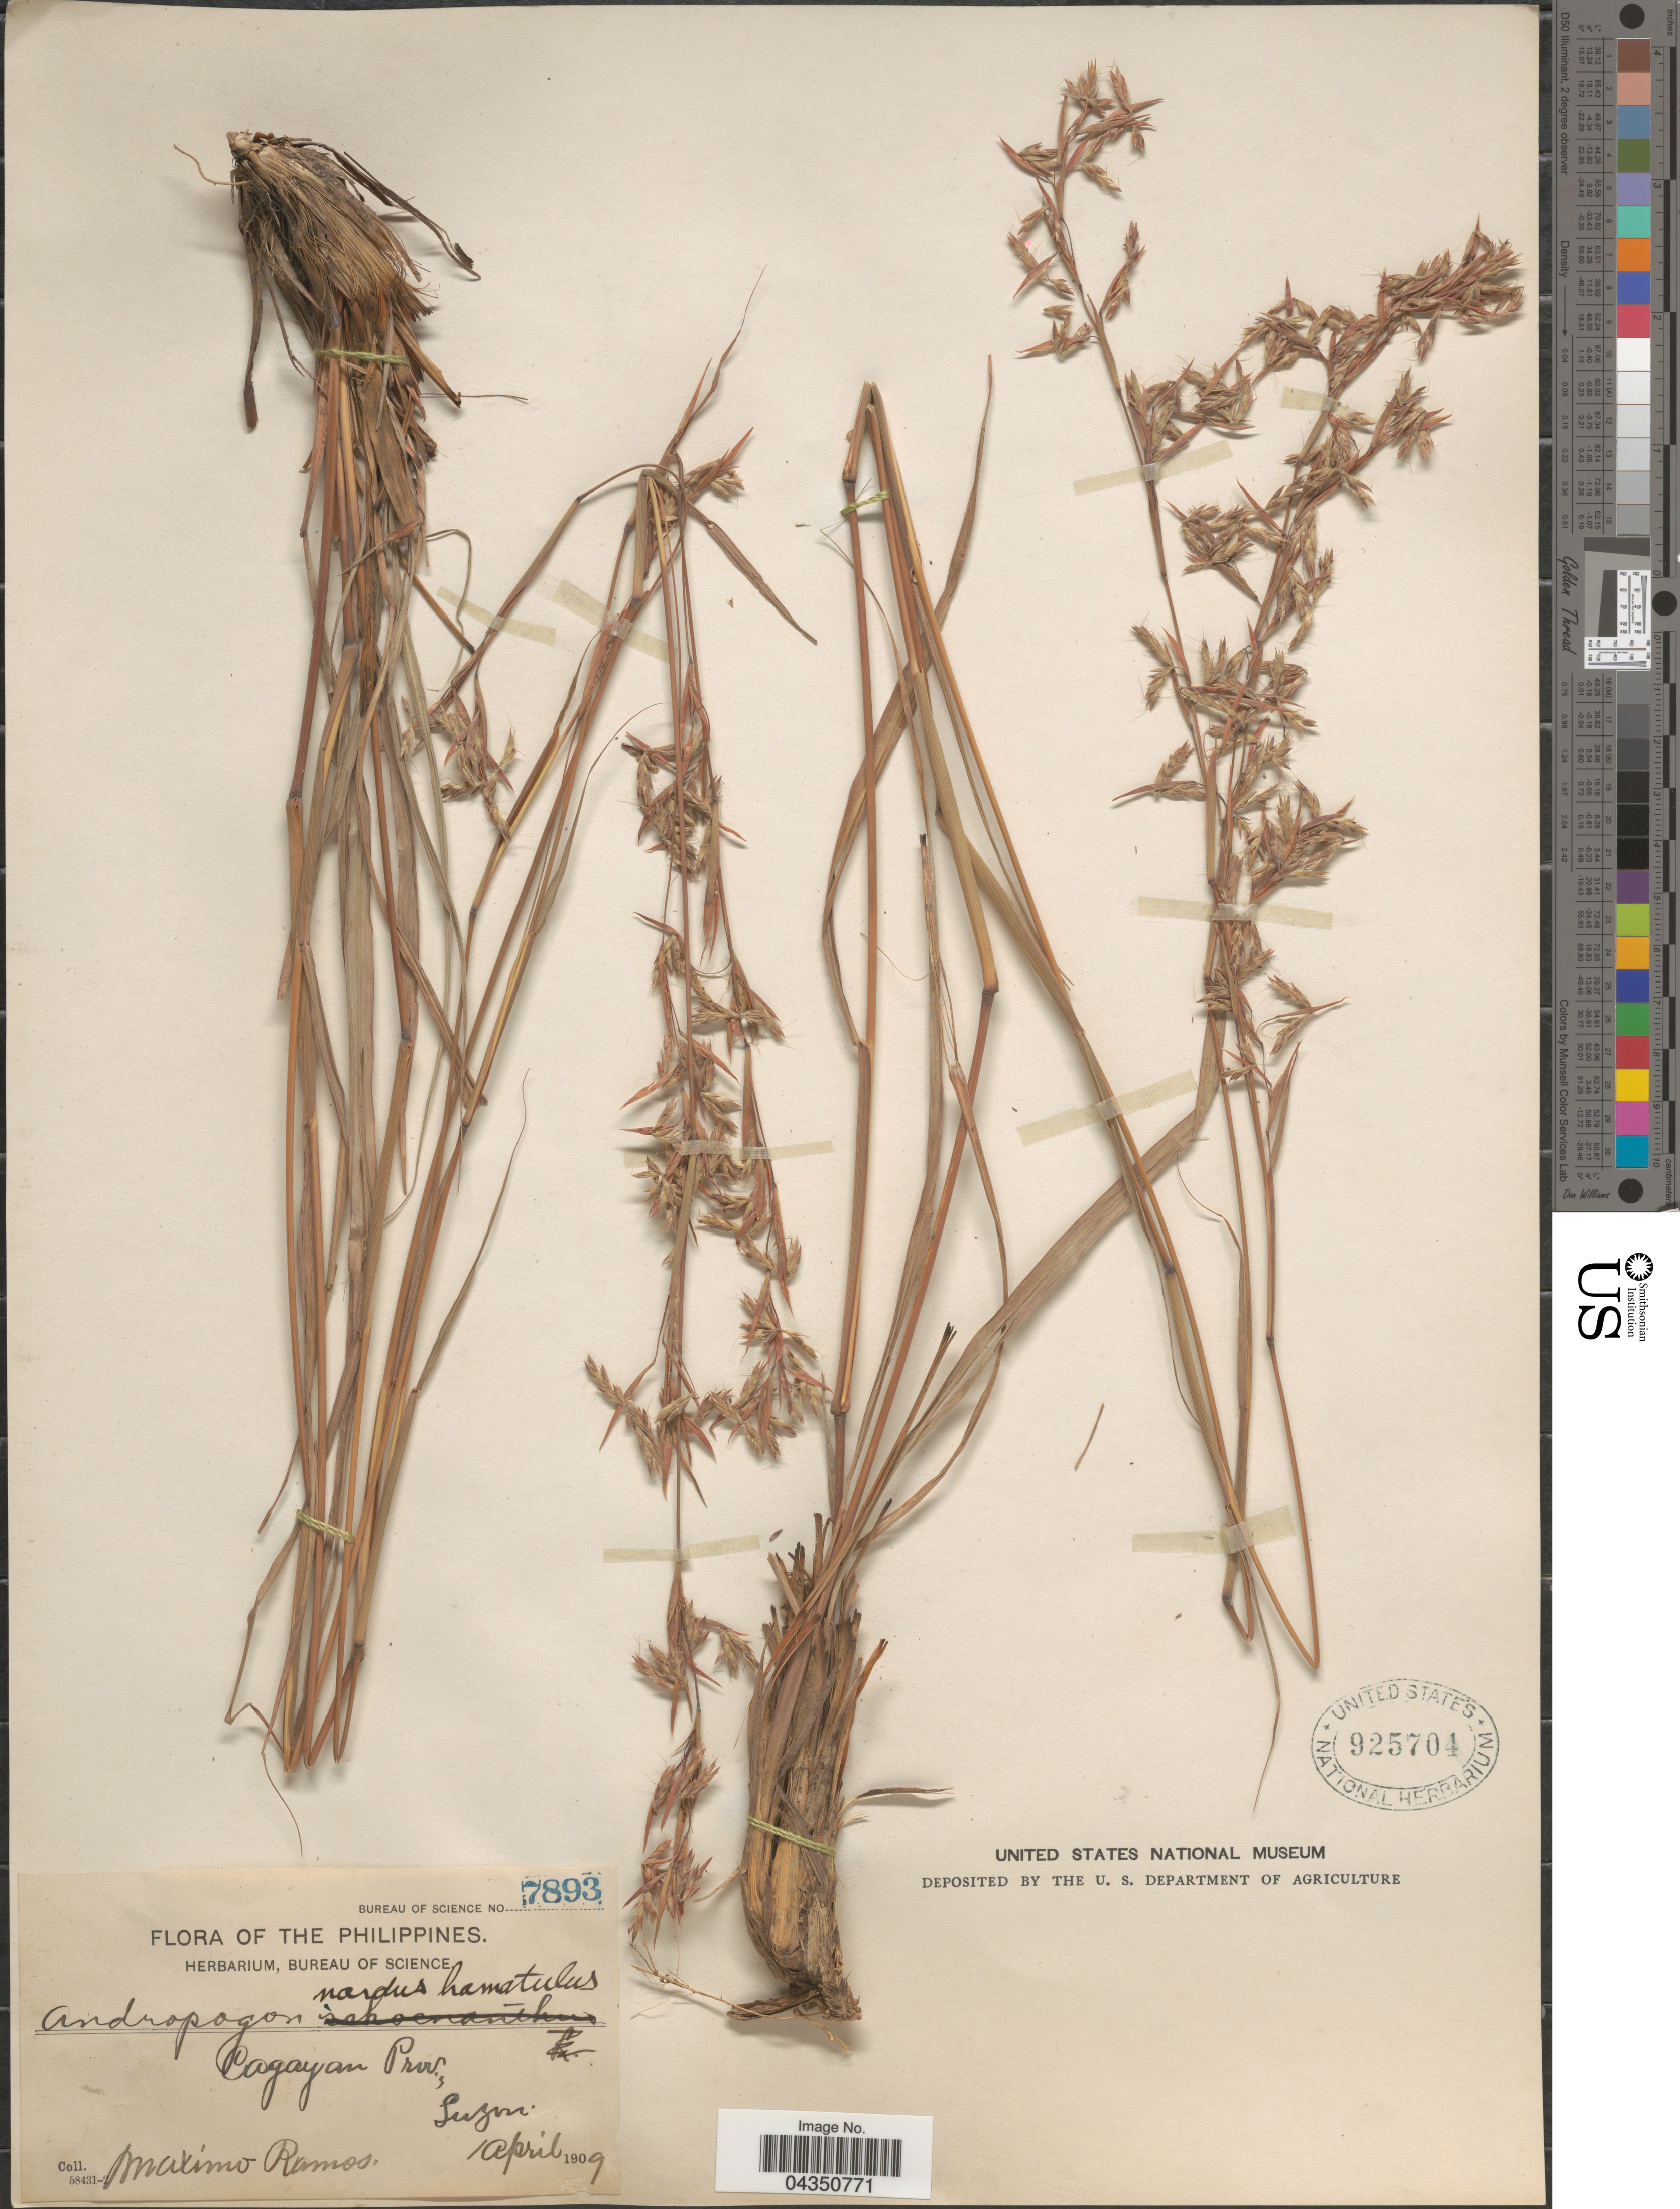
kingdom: Plantae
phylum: Tracheophyta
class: Liliopsida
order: Poales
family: Poaceae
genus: Cymbopogon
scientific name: Cymbopogon tortilis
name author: (J. Presl) A. Camus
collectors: M. Ramos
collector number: Bureau of Science 7893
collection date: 1909-04-01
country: Philippines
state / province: Cagayan Valley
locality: Cagayan Prov., Luzon.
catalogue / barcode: US 925704